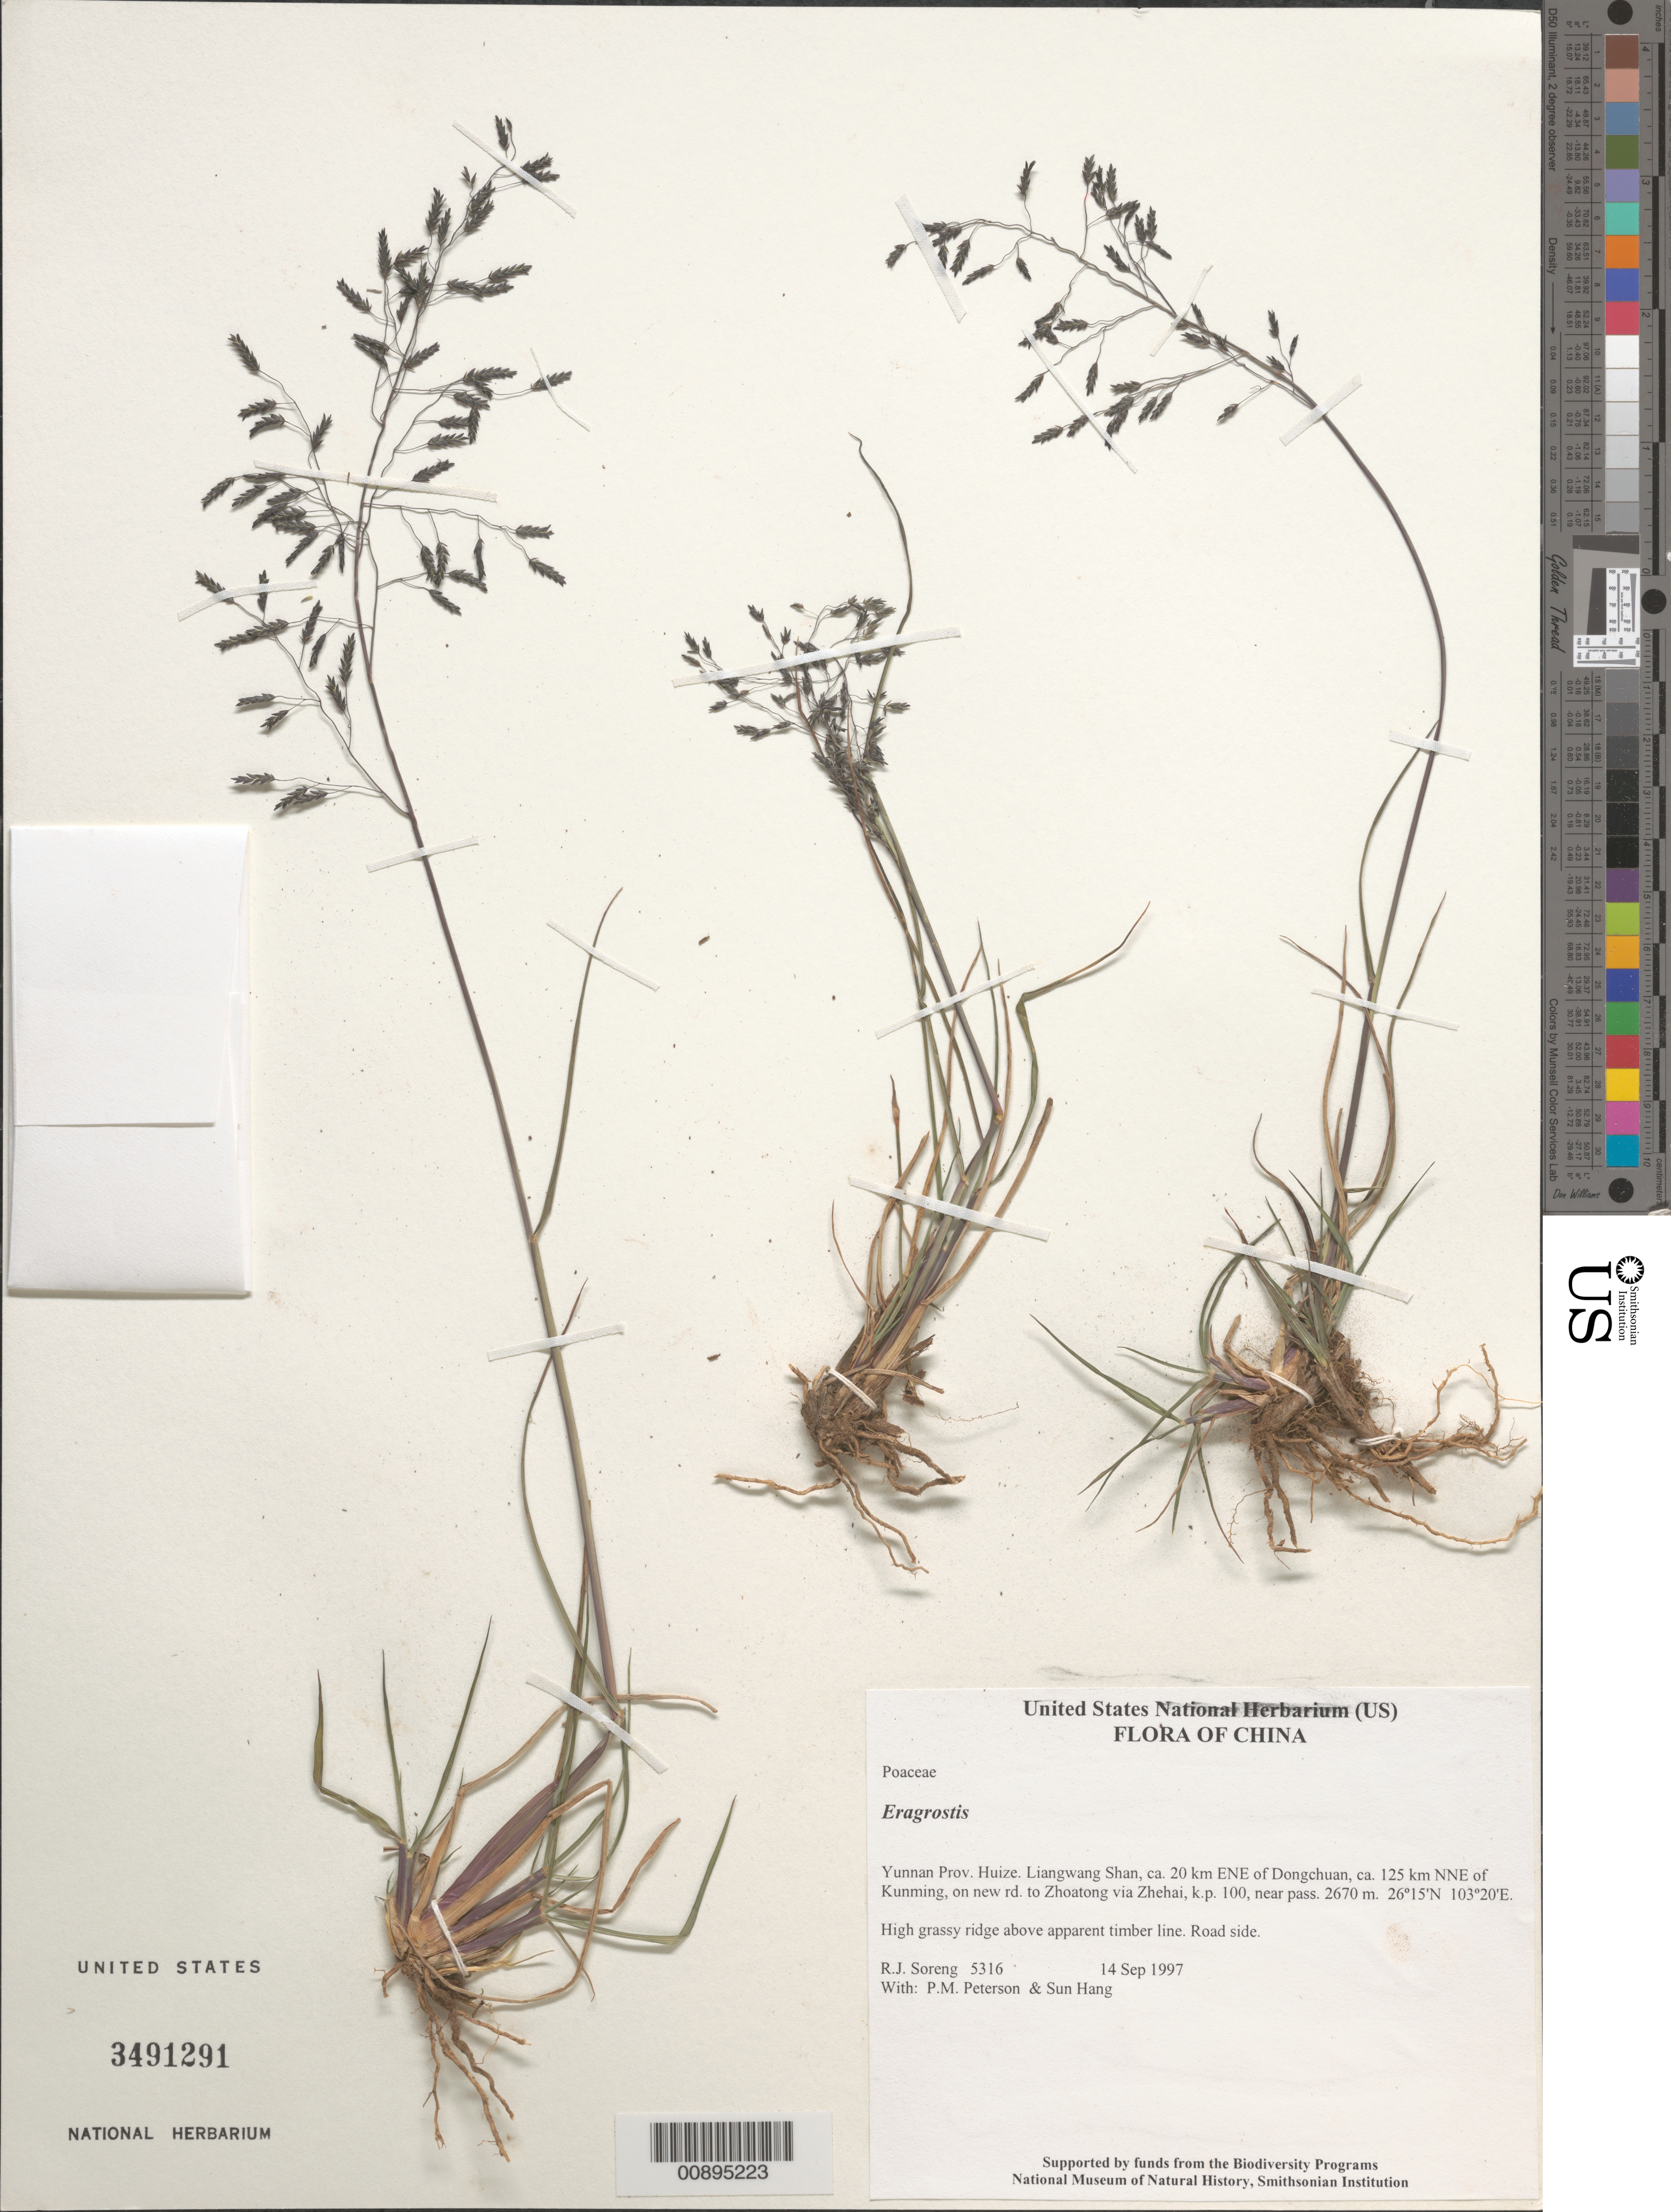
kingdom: Plantae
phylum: Tracheophyta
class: Liliopsida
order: Poales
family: Poaceae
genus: Eragrostis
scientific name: Eragrostis sp.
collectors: R. J. Soreng, P. M. Peterson & Sun Hang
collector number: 5316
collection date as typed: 14 Sep 1997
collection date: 1997-09-14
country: China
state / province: Yunnan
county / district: Huize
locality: Liangwang Shan, ca. 20 km ENE of Dongchuan, ca. 125 km NNE of Kunming, on new rd. to Zhoatong via Zhehai, k.p. 100, near pass.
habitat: High grassy ridge above apparent timber line.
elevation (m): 2670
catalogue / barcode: US 3491291